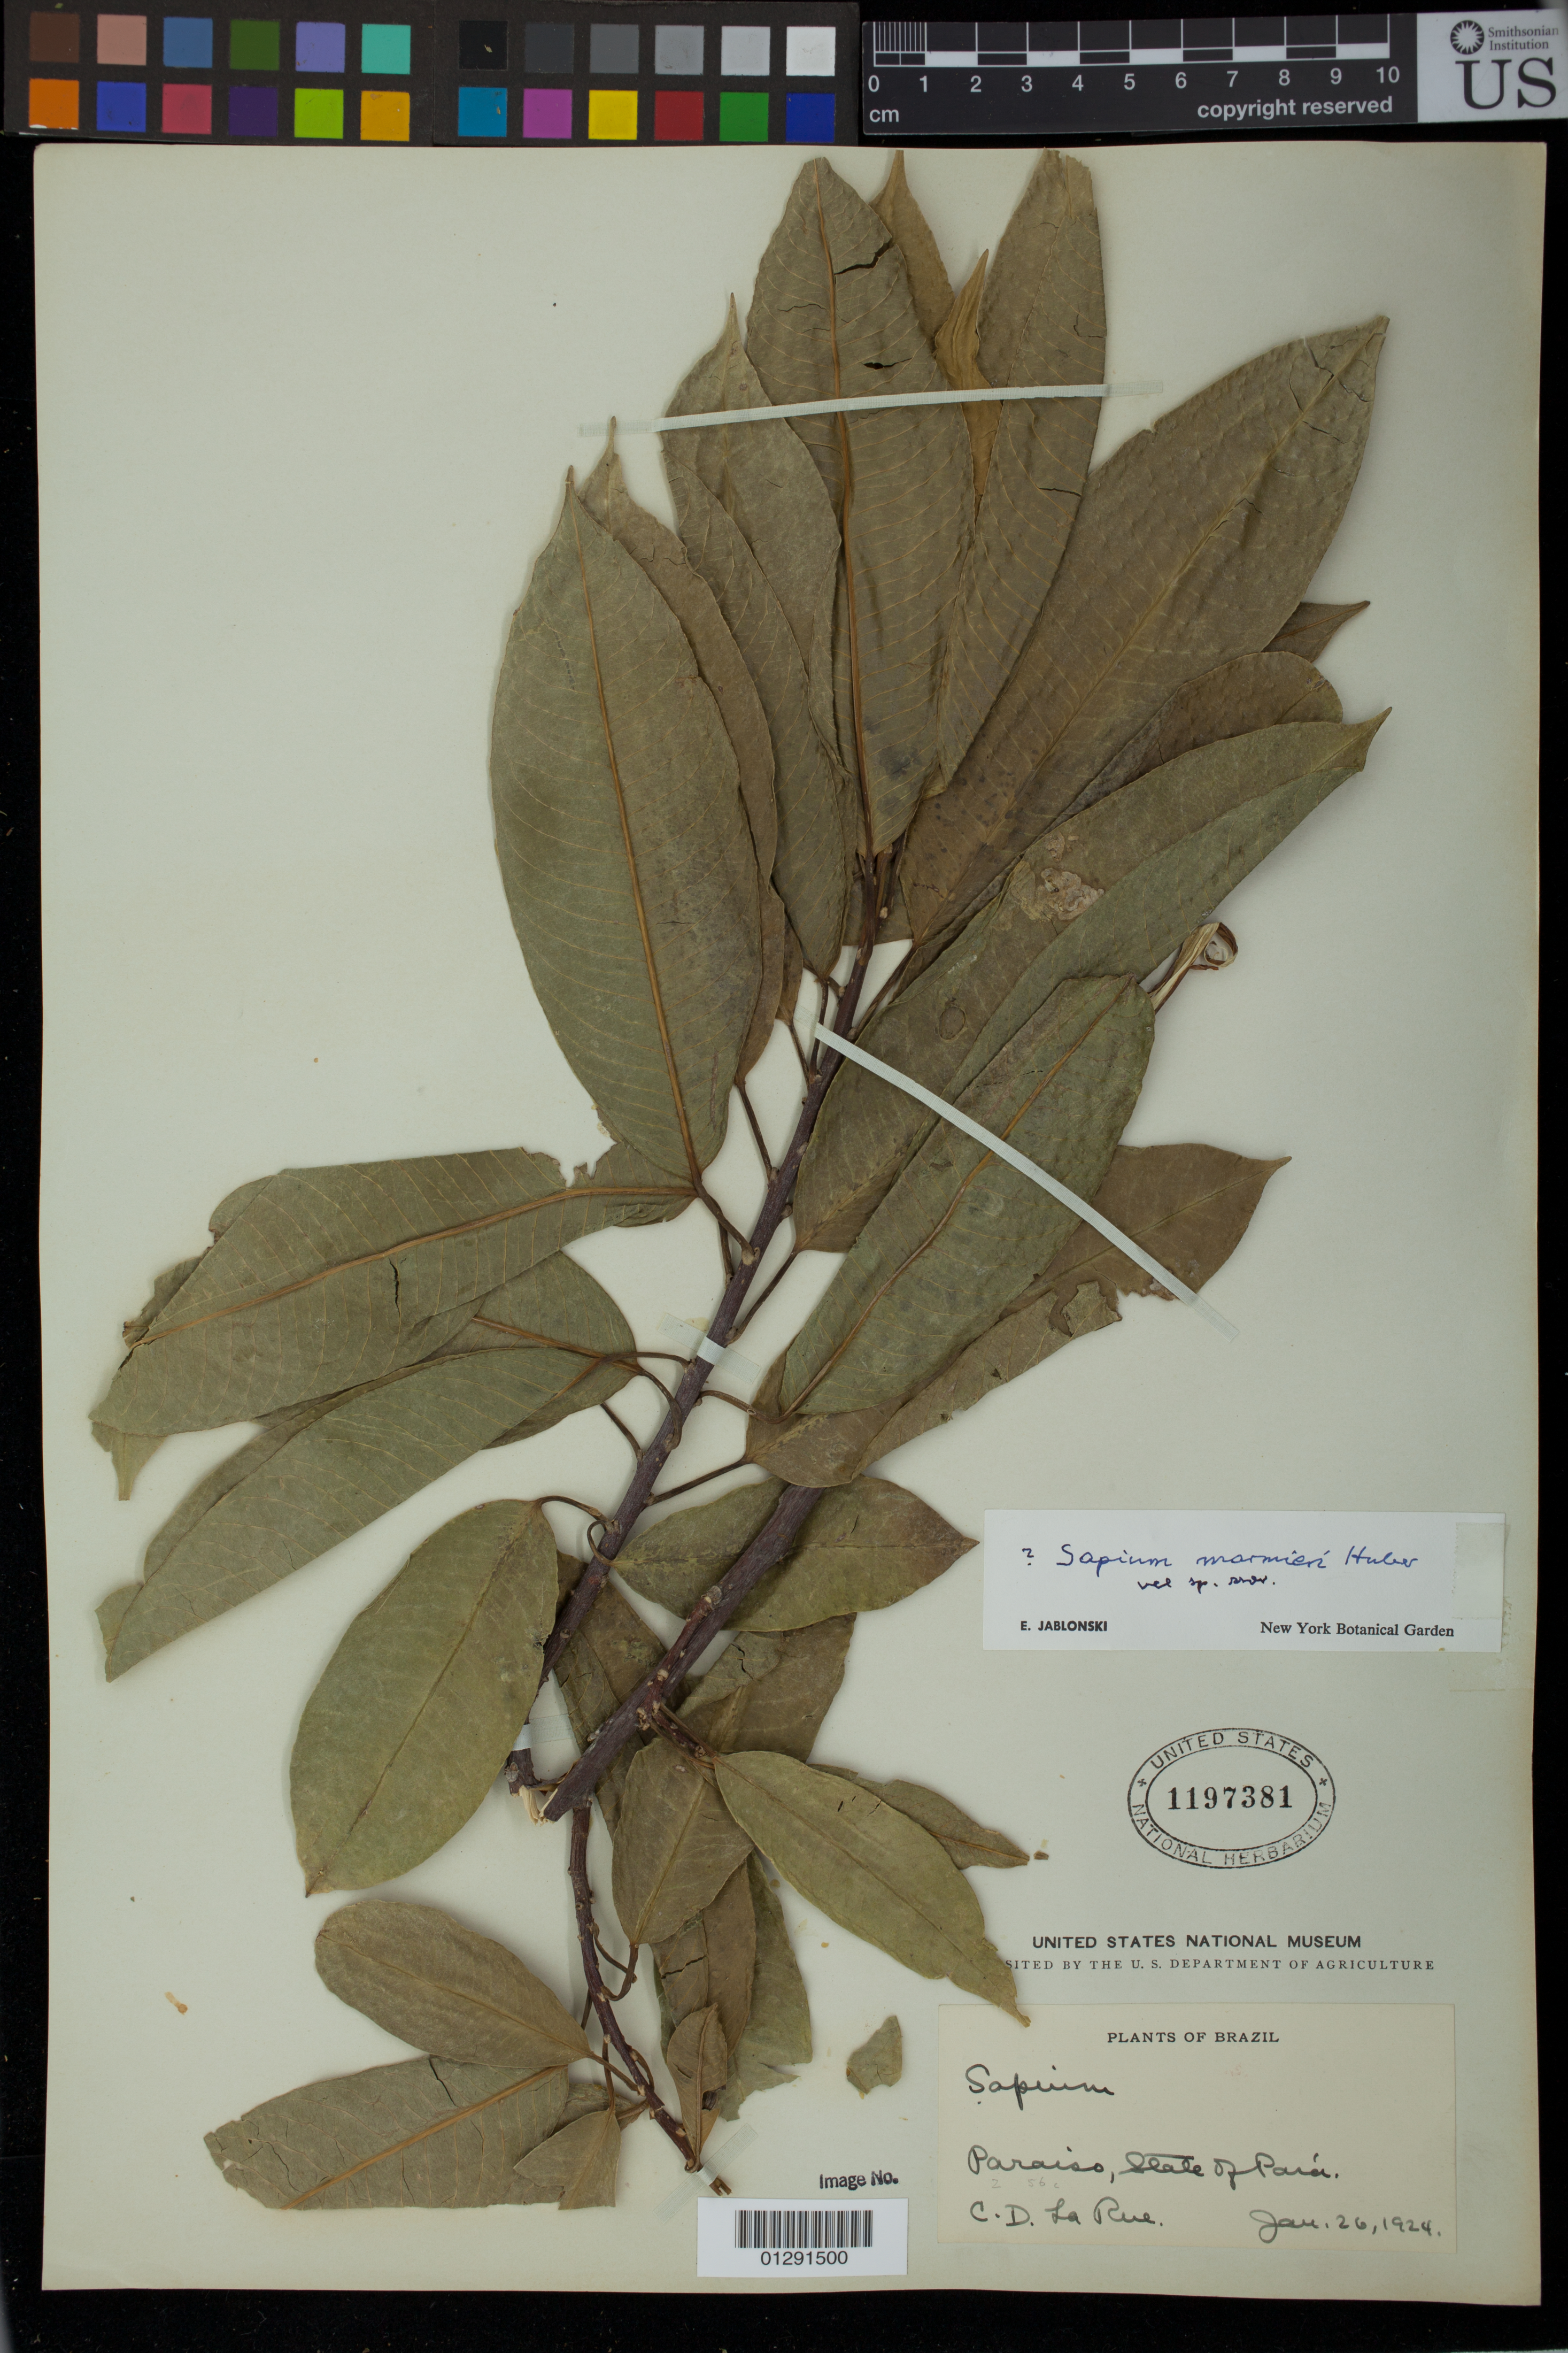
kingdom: Plantae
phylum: Tracheophyta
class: Magnoliopsida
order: Malpighiales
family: Euphorbiaceae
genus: Sapium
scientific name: Sapium marmieri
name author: Huber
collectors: C. La Rue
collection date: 1924-01-26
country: Brazil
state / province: Parana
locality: Paraiso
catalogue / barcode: US 1197381